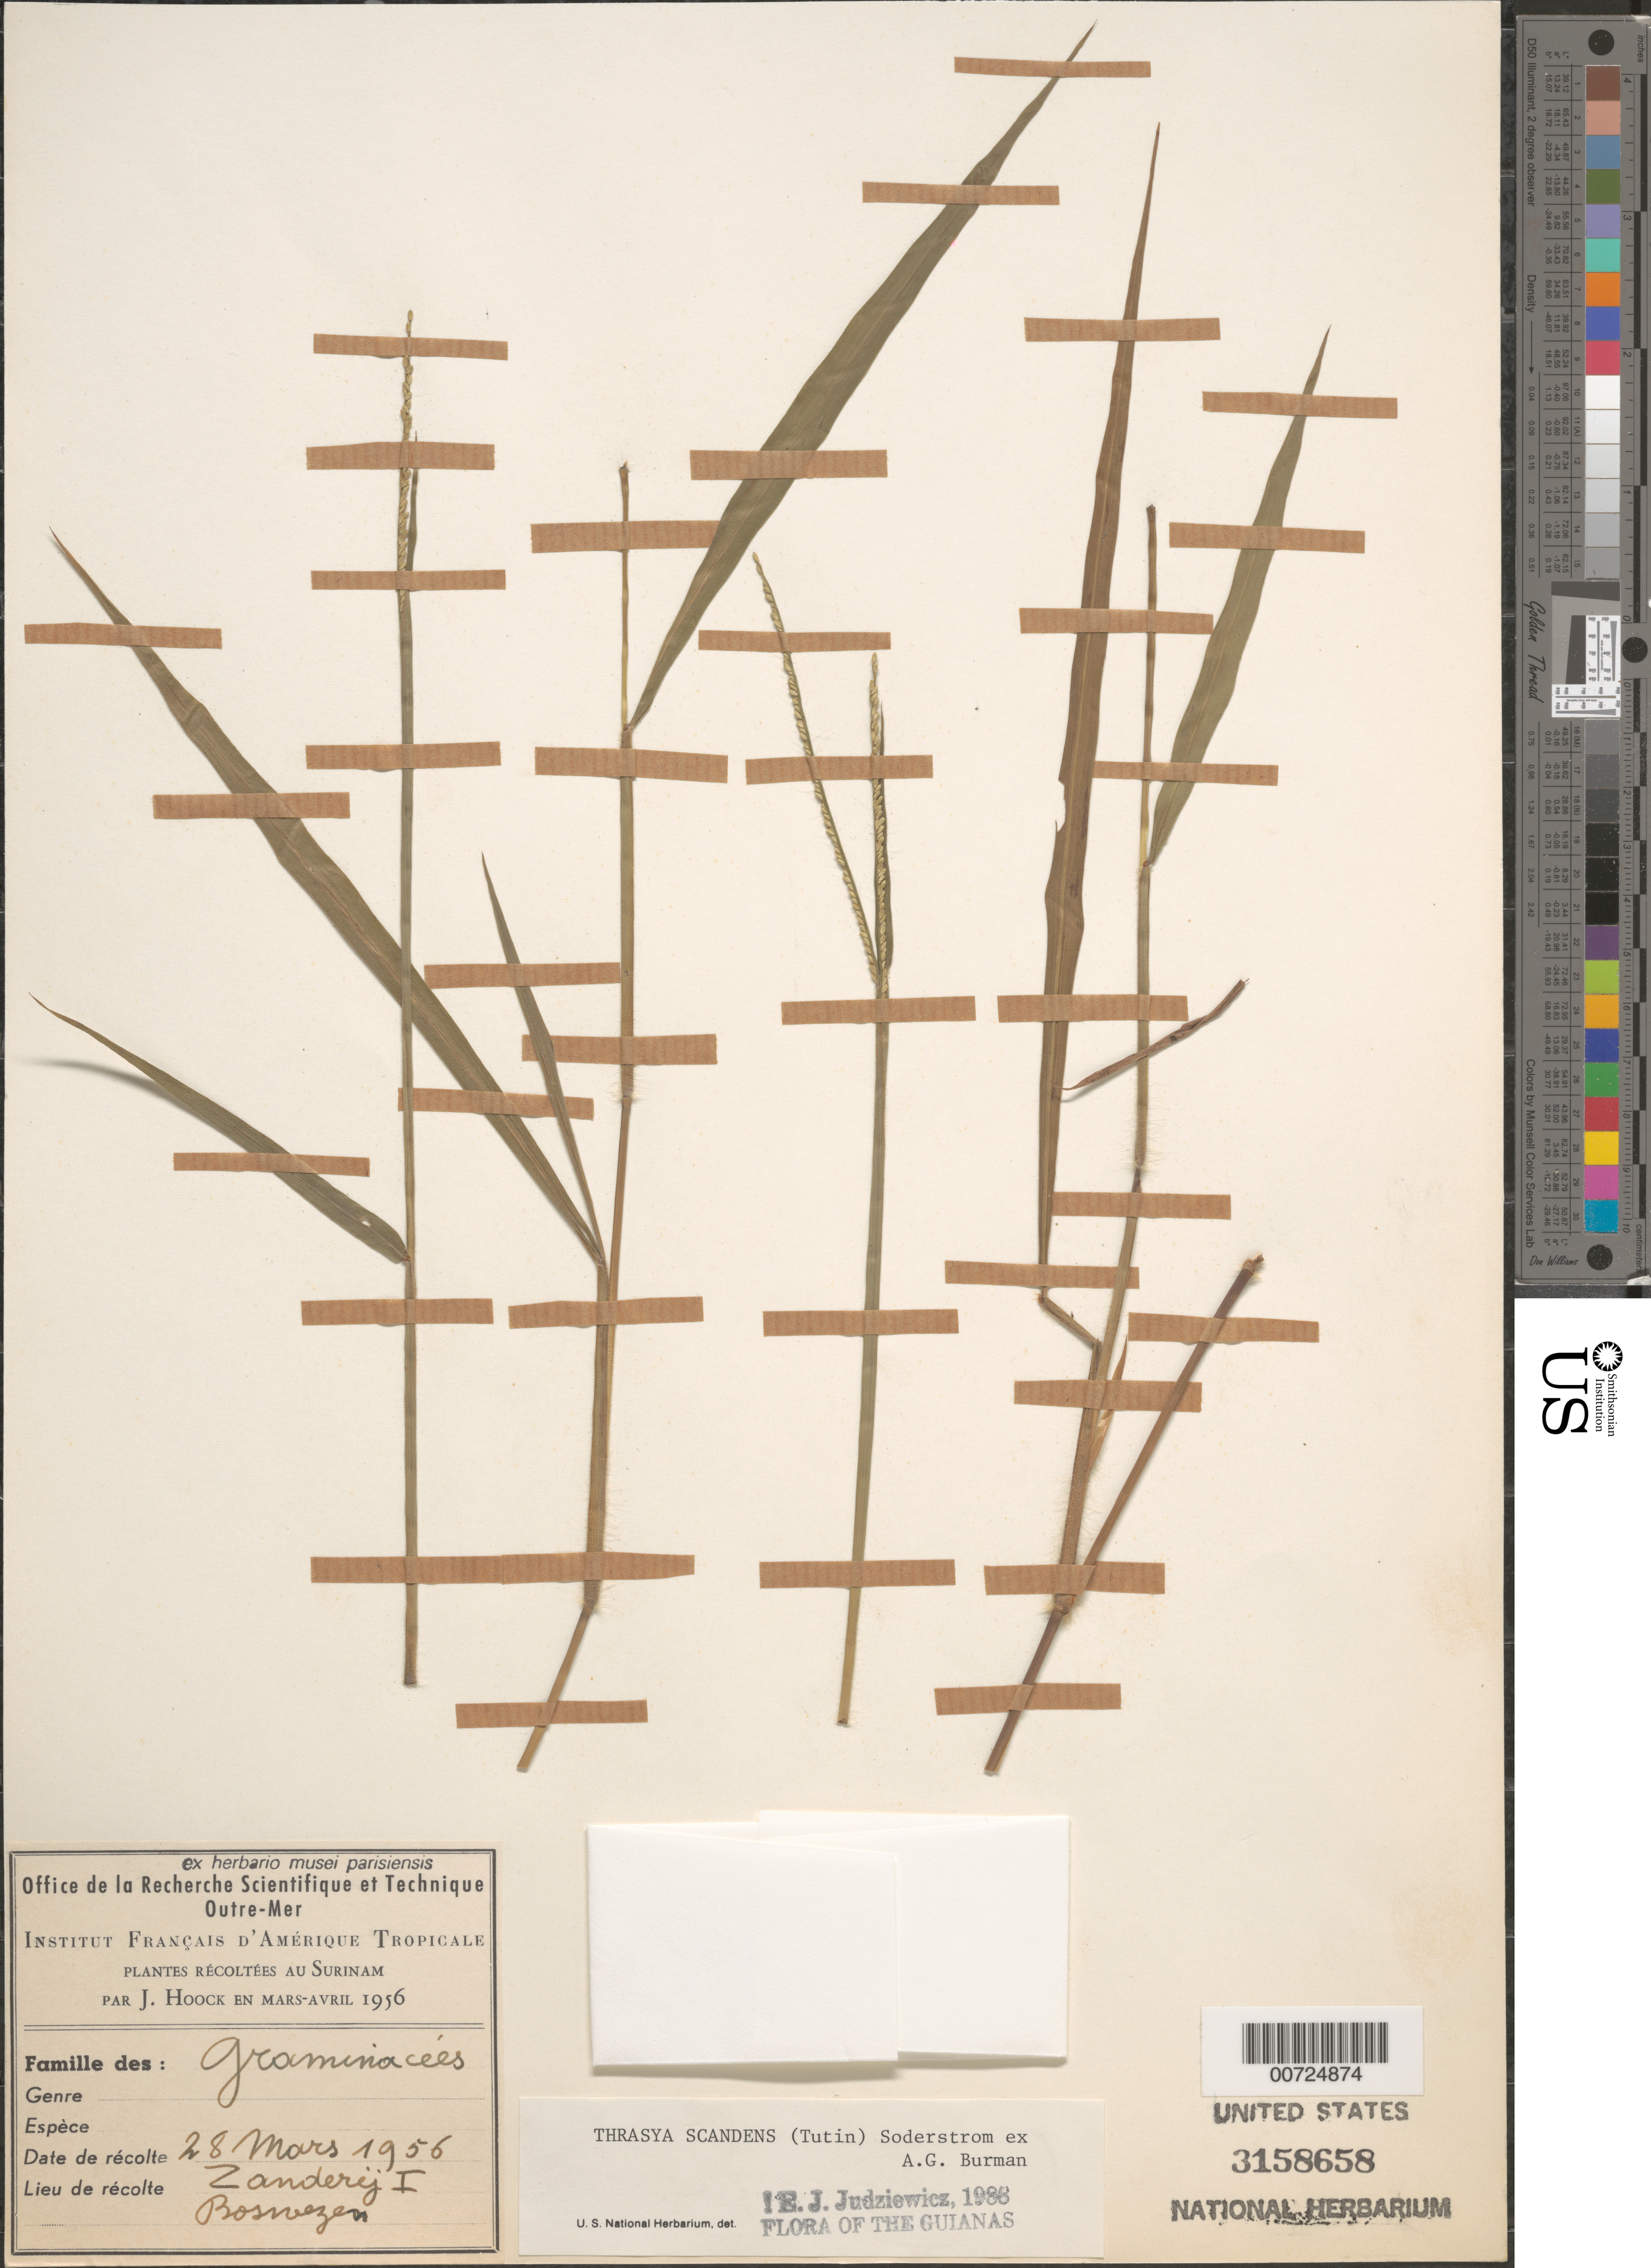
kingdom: Plantae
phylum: Tracheophyta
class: Liliopsida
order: Poales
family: Poaceae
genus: Thrasya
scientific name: Thrasya scandens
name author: (Tutin) Soderstr. ex A.G. Burm.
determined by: Judziewicz, E. J.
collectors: J. Hoock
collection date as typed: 28-Mar-56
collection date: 1956-03-28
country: Suriname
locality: Zanderij I, Boswezen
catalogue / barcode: US 3158658